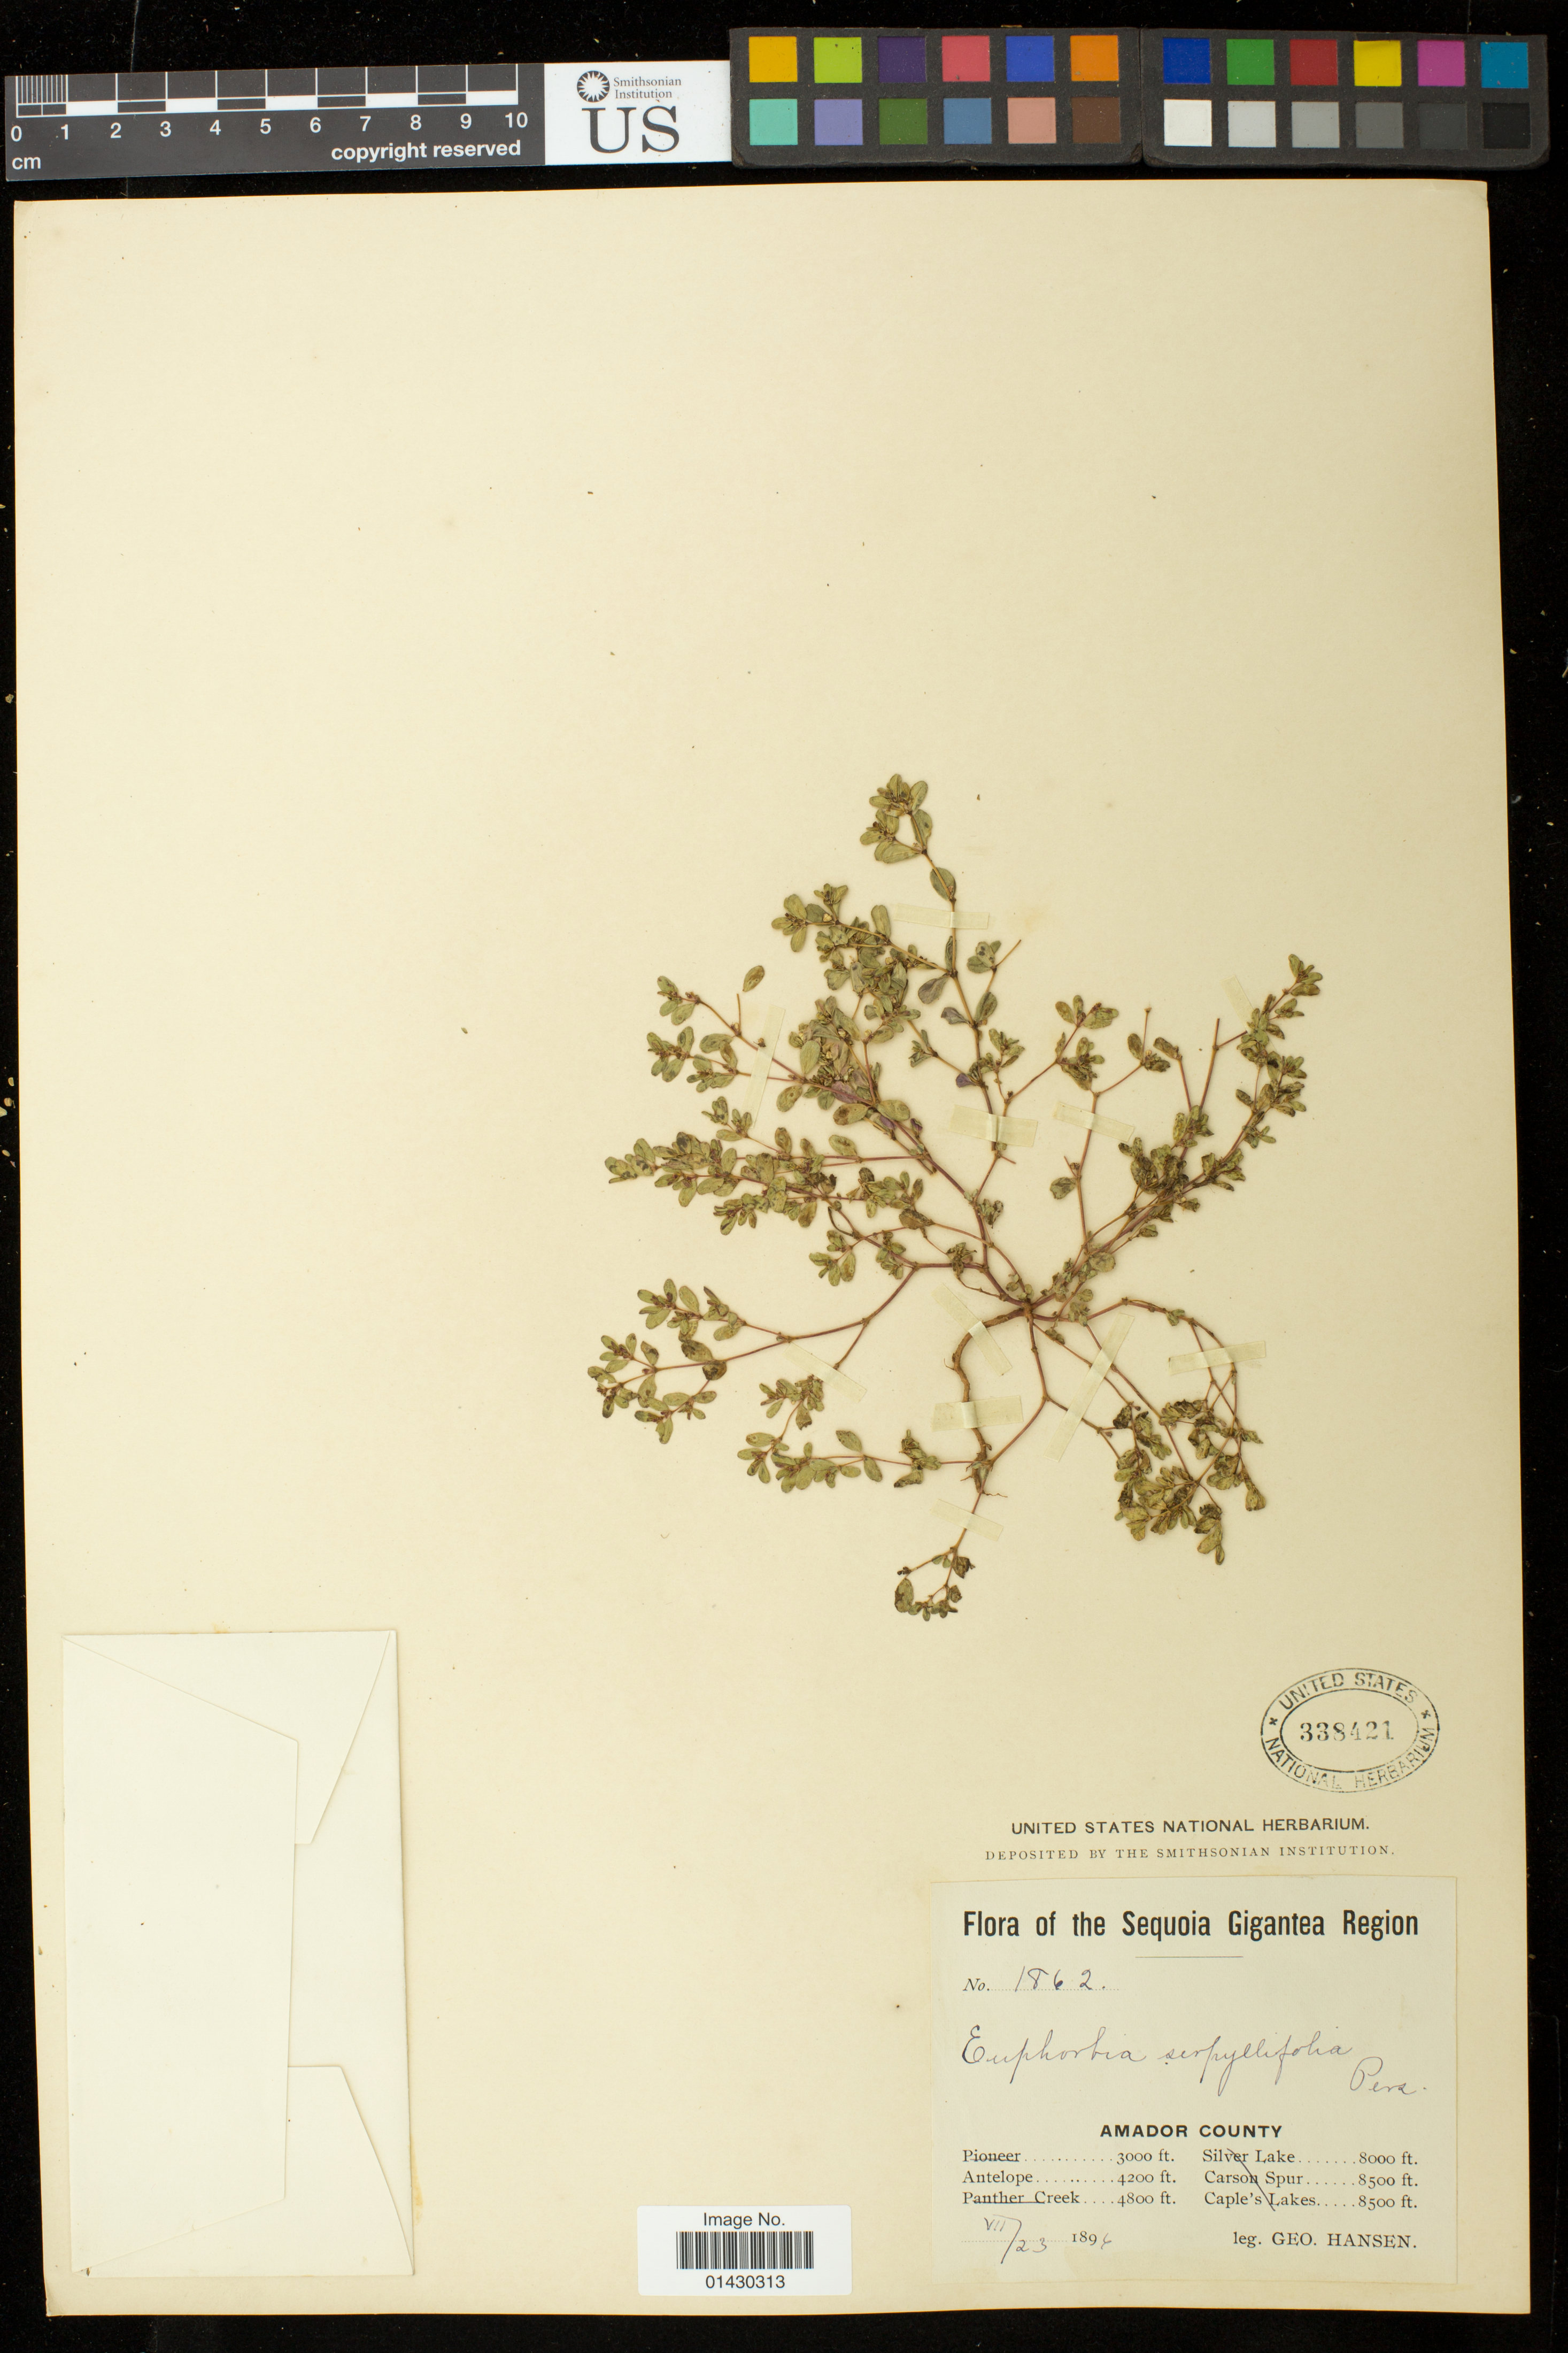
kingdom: Plantae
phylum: Tracheophyta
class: Magnoliopsida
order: Malpighiales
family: Euphorbiaceae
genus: Euphorbia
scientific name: Euphorbia serpillifolia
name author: Pers.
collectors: G. Hansen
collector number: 1862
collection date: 1896-07-23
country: United States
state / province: California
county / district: Amador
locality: Sequoia Gigantea Region; Antelope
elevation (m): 1280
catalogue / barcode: US 338421